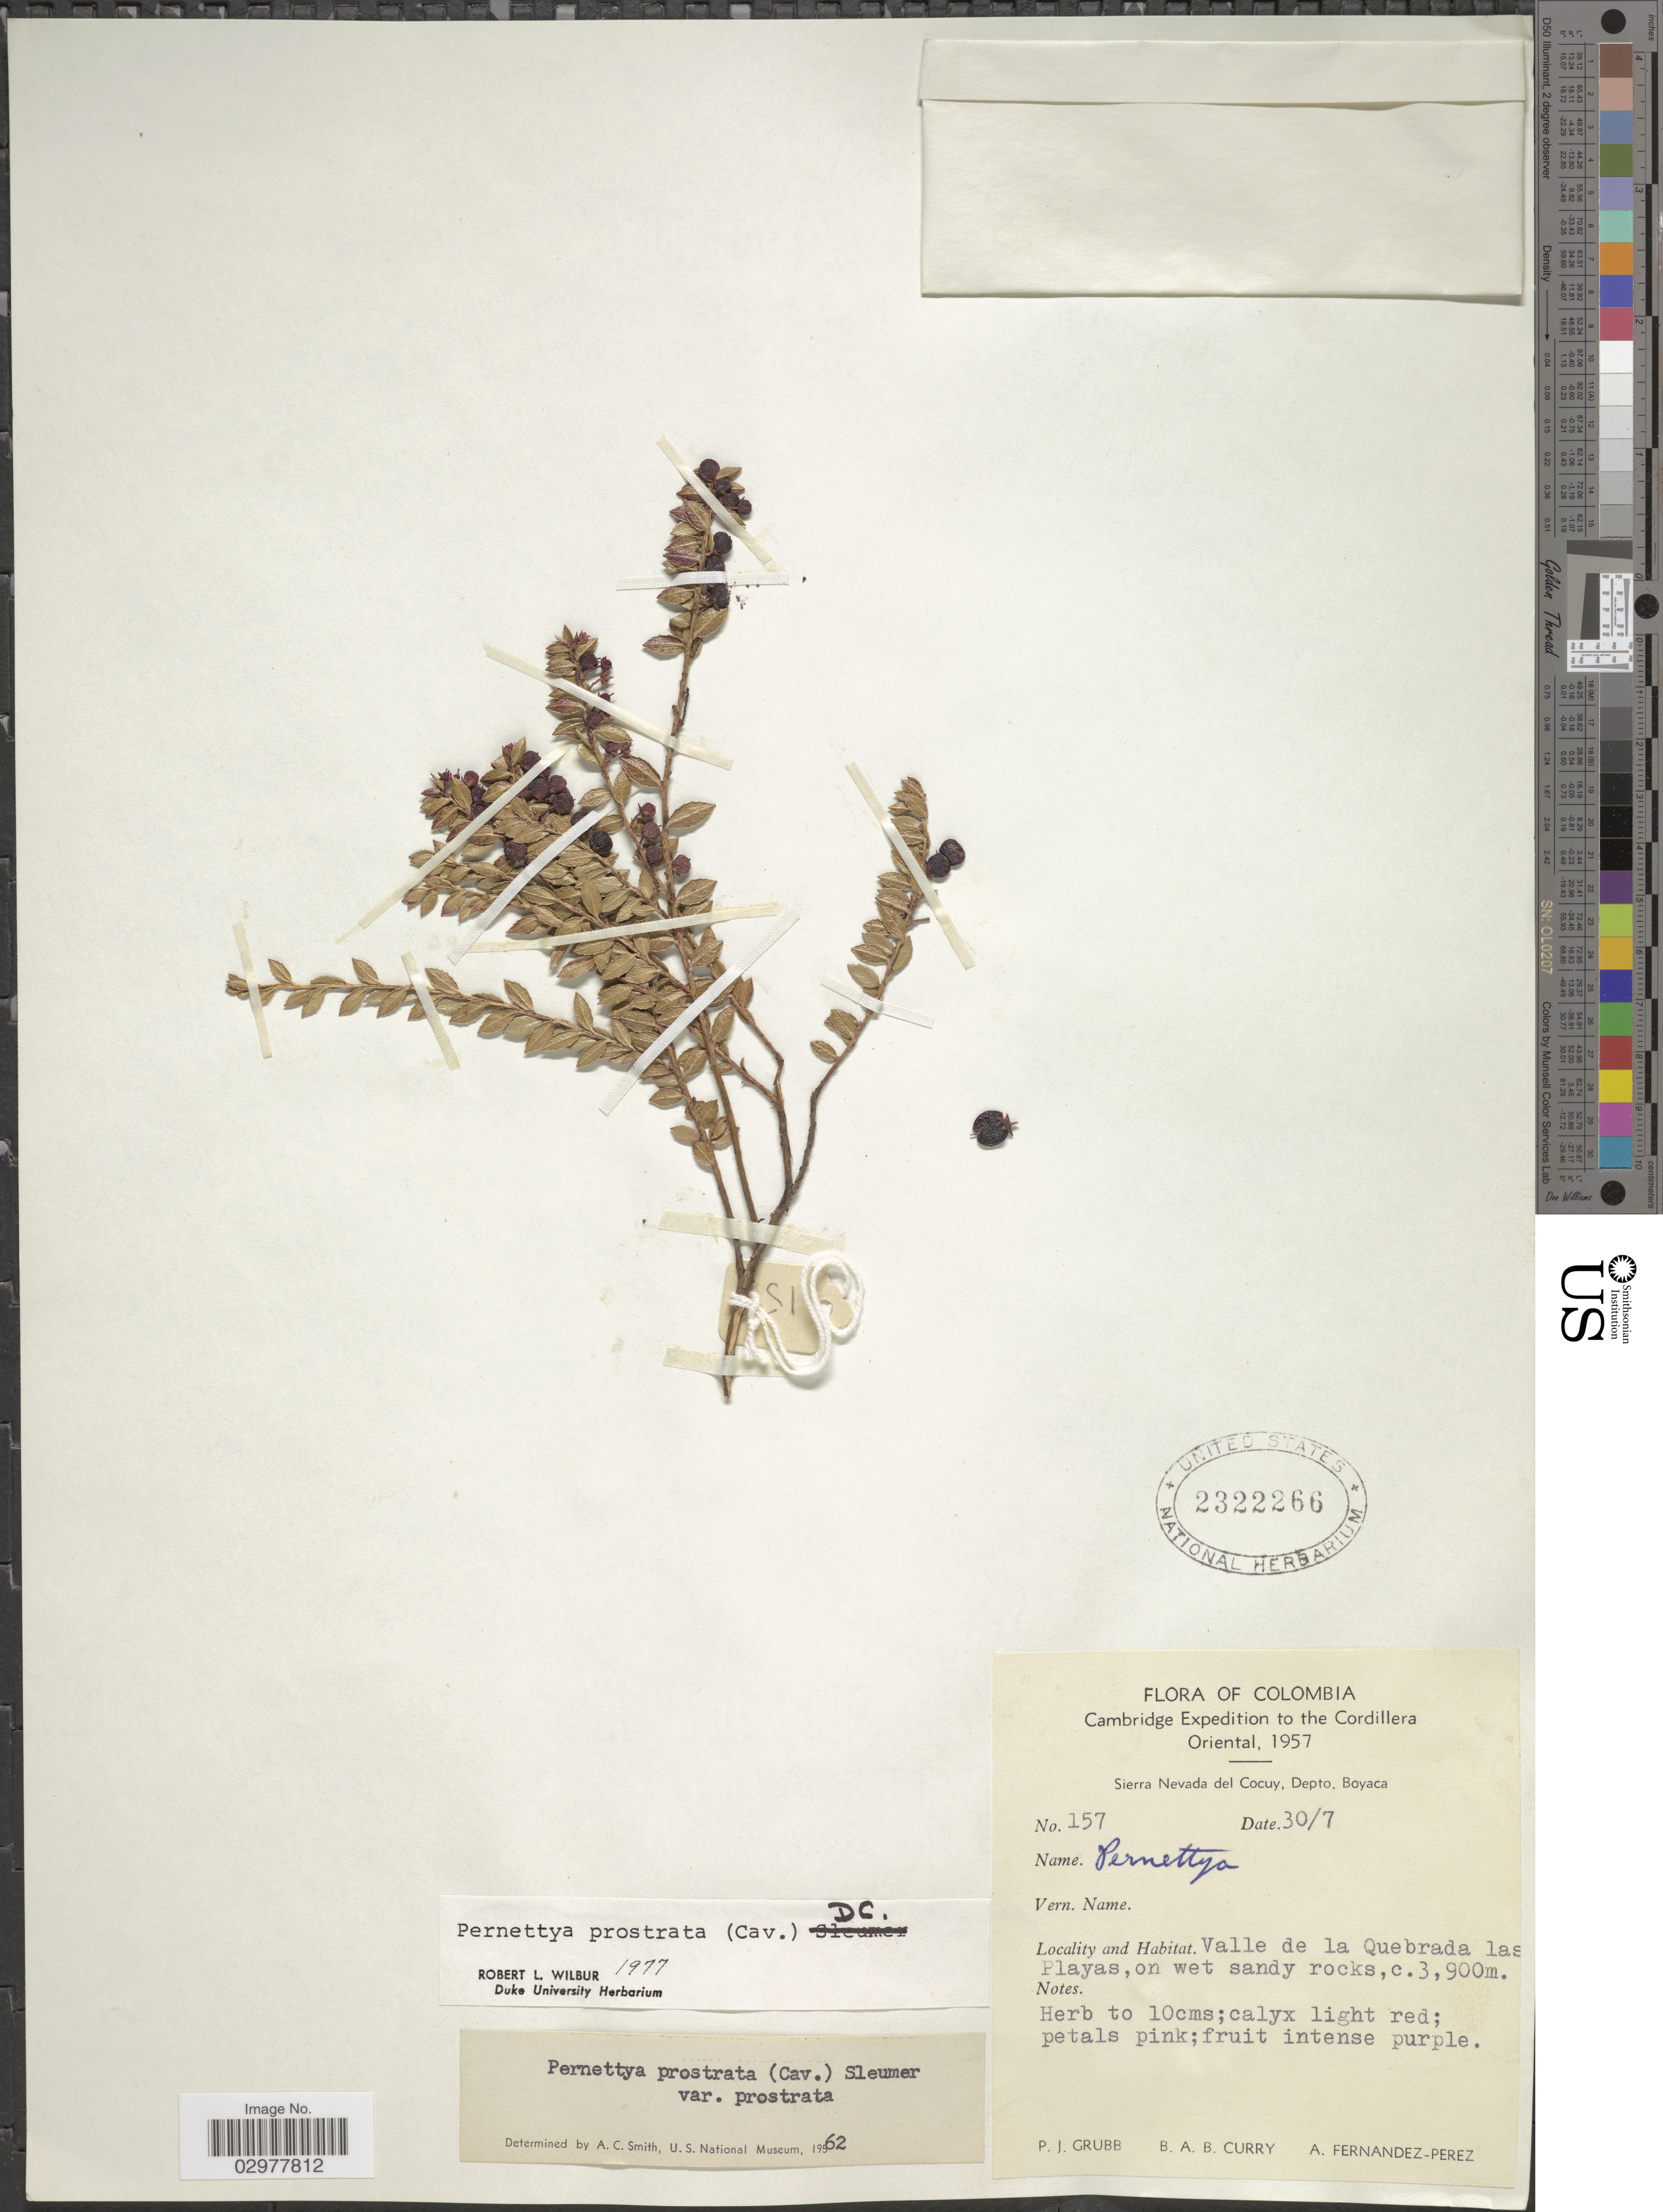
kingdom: Plantae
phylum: Tracheophyta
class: Magnoliopsida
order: Ericales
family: Ericaceae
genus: Pernettya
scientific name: Pernettya prostrata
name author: (Cav.) DC.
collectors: P. J. Grubb, B. A. B. Curry & A. Fernández-Pérez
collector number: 157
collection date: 1957-07-30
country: Colombia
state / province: Boyacá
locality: Cordillera Oriental, Sierra Nevada del Cocuy, Depto. Boyaca, Valle del la Quebrada de las Playas.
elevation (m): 3900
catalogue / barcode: US 2322266